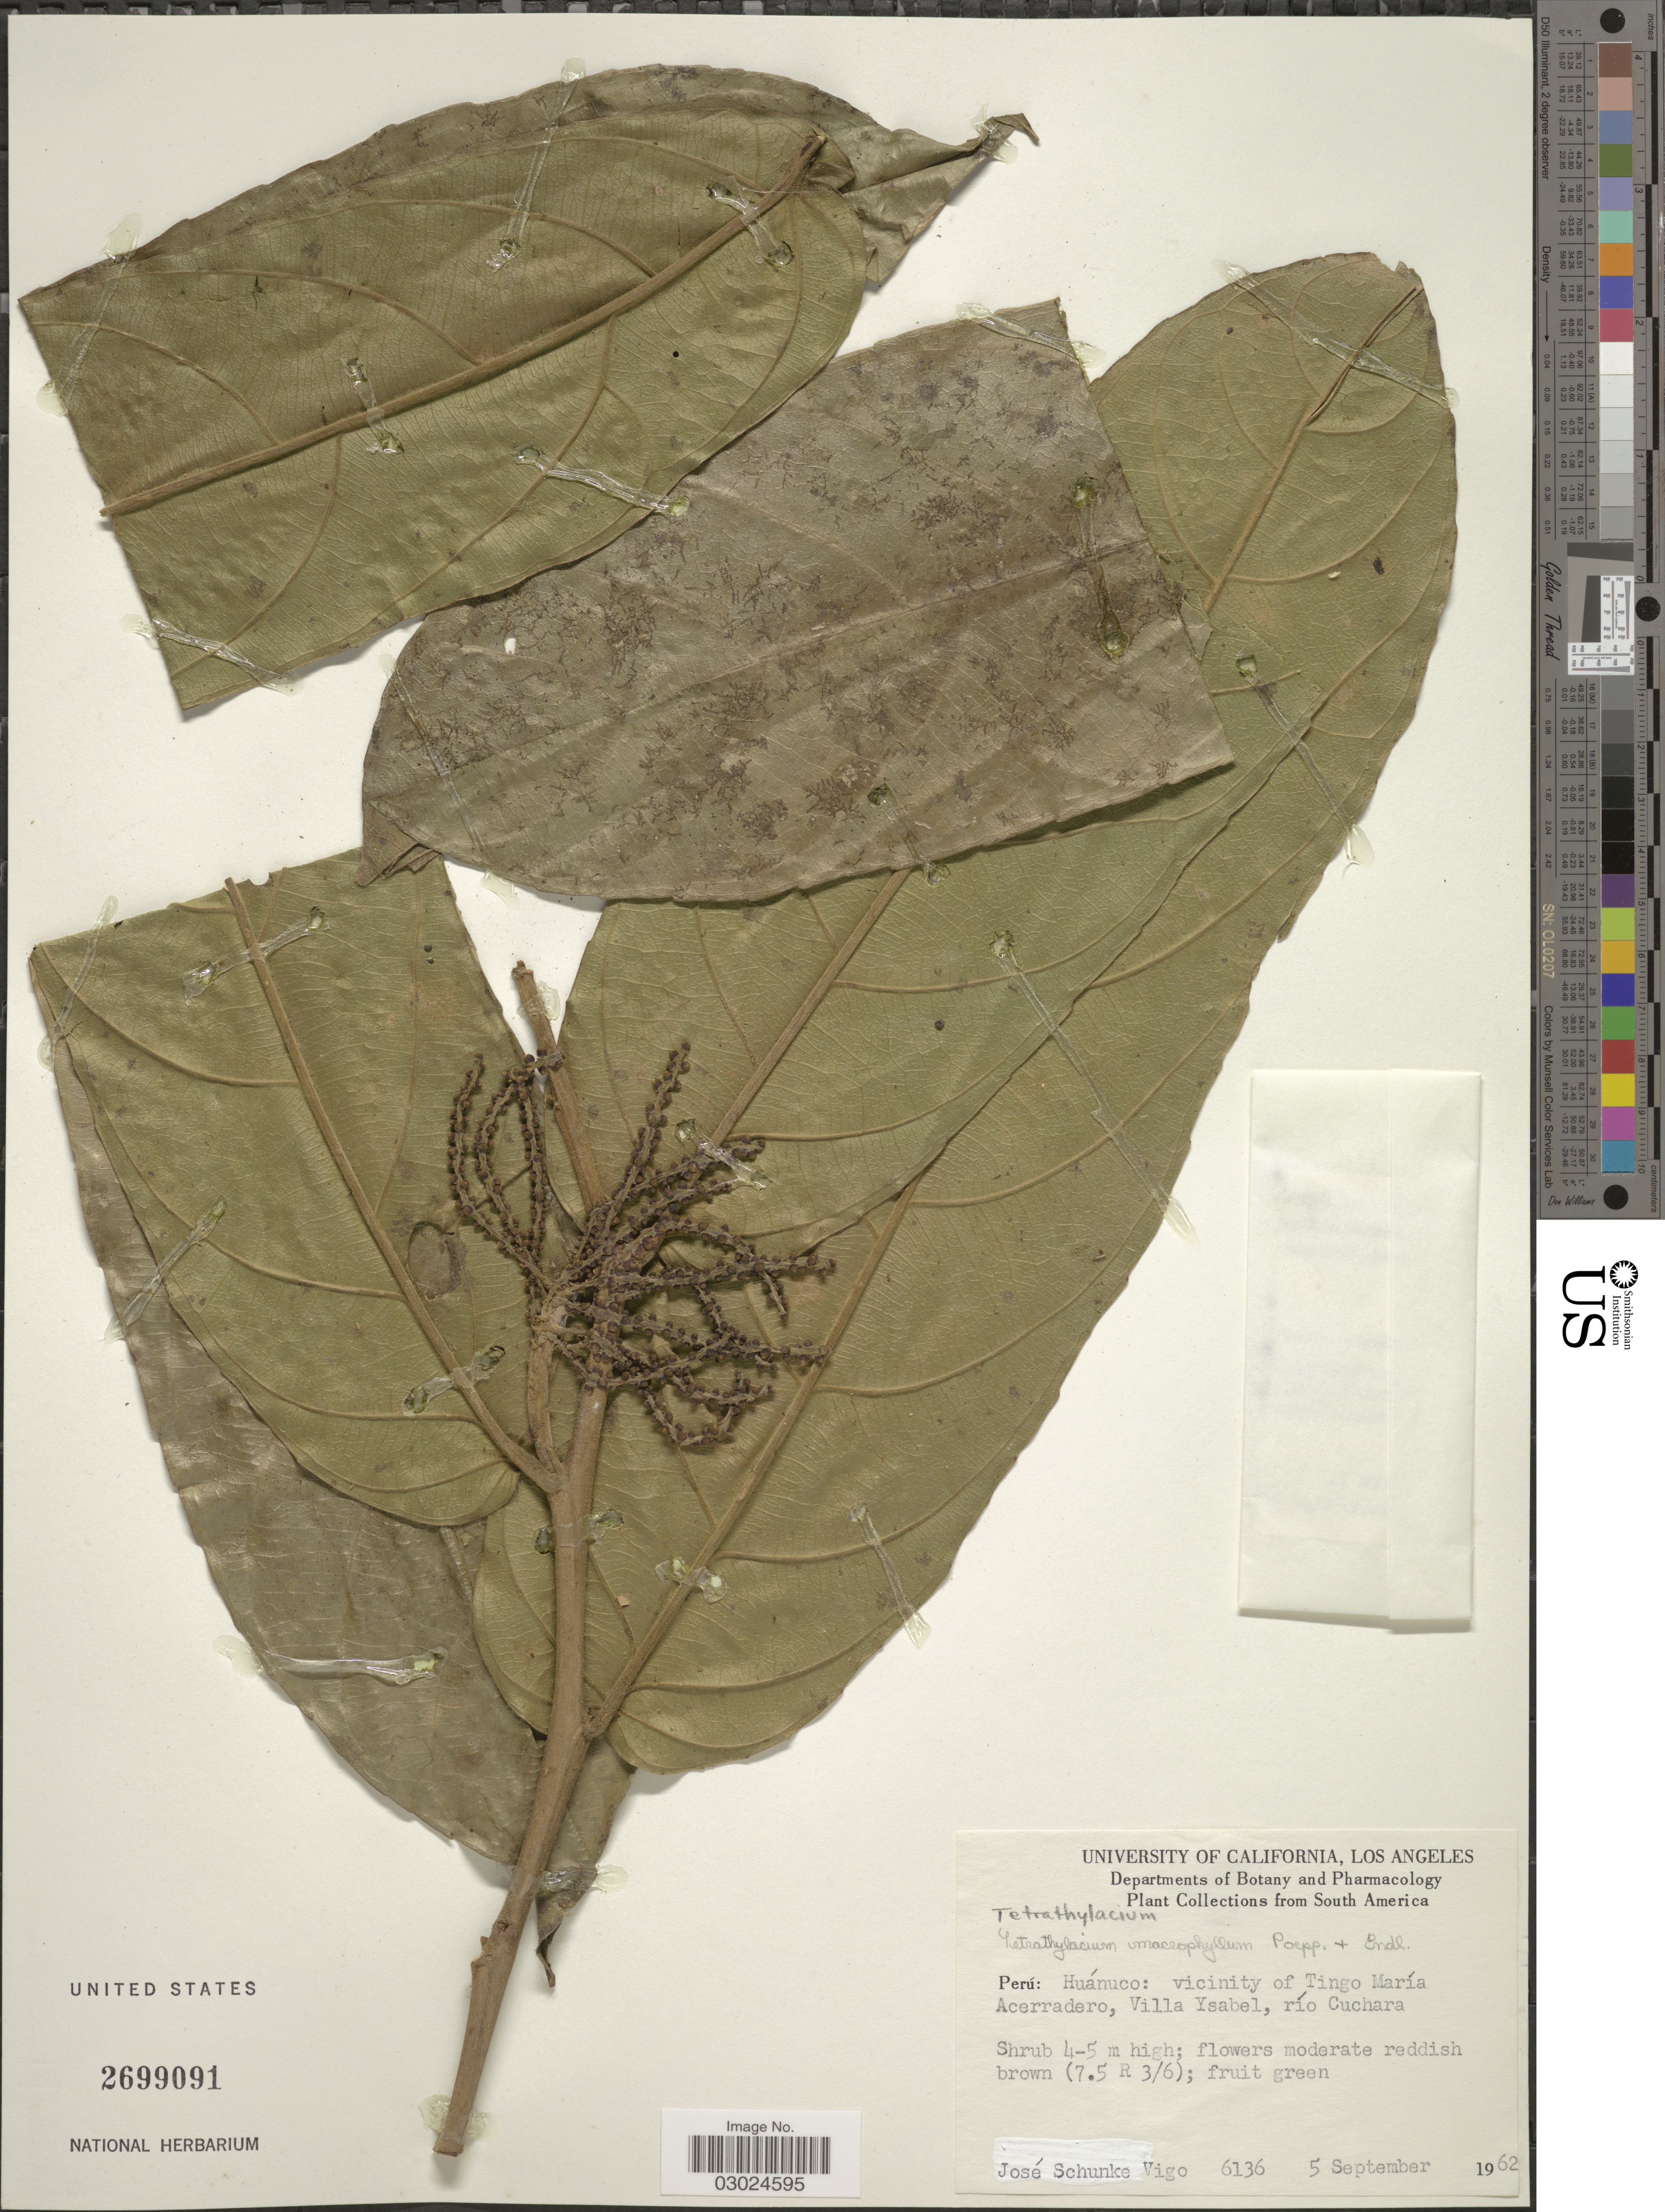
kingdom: Plantae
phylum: Tracheophyta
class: Magnoliopsida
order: Malpighiales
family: Salicaceae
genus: Tetrathylacium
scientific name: Tetrathylacium macrophyllum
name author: Poepp.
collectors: J. Schunke Vigo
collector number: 6136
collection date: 1962-09-05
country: Peru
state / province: Huánuco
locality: Vicinity of Tingo María. Acerradero, Villa Ysabel, río Cuchara.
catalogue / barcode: US 2699091